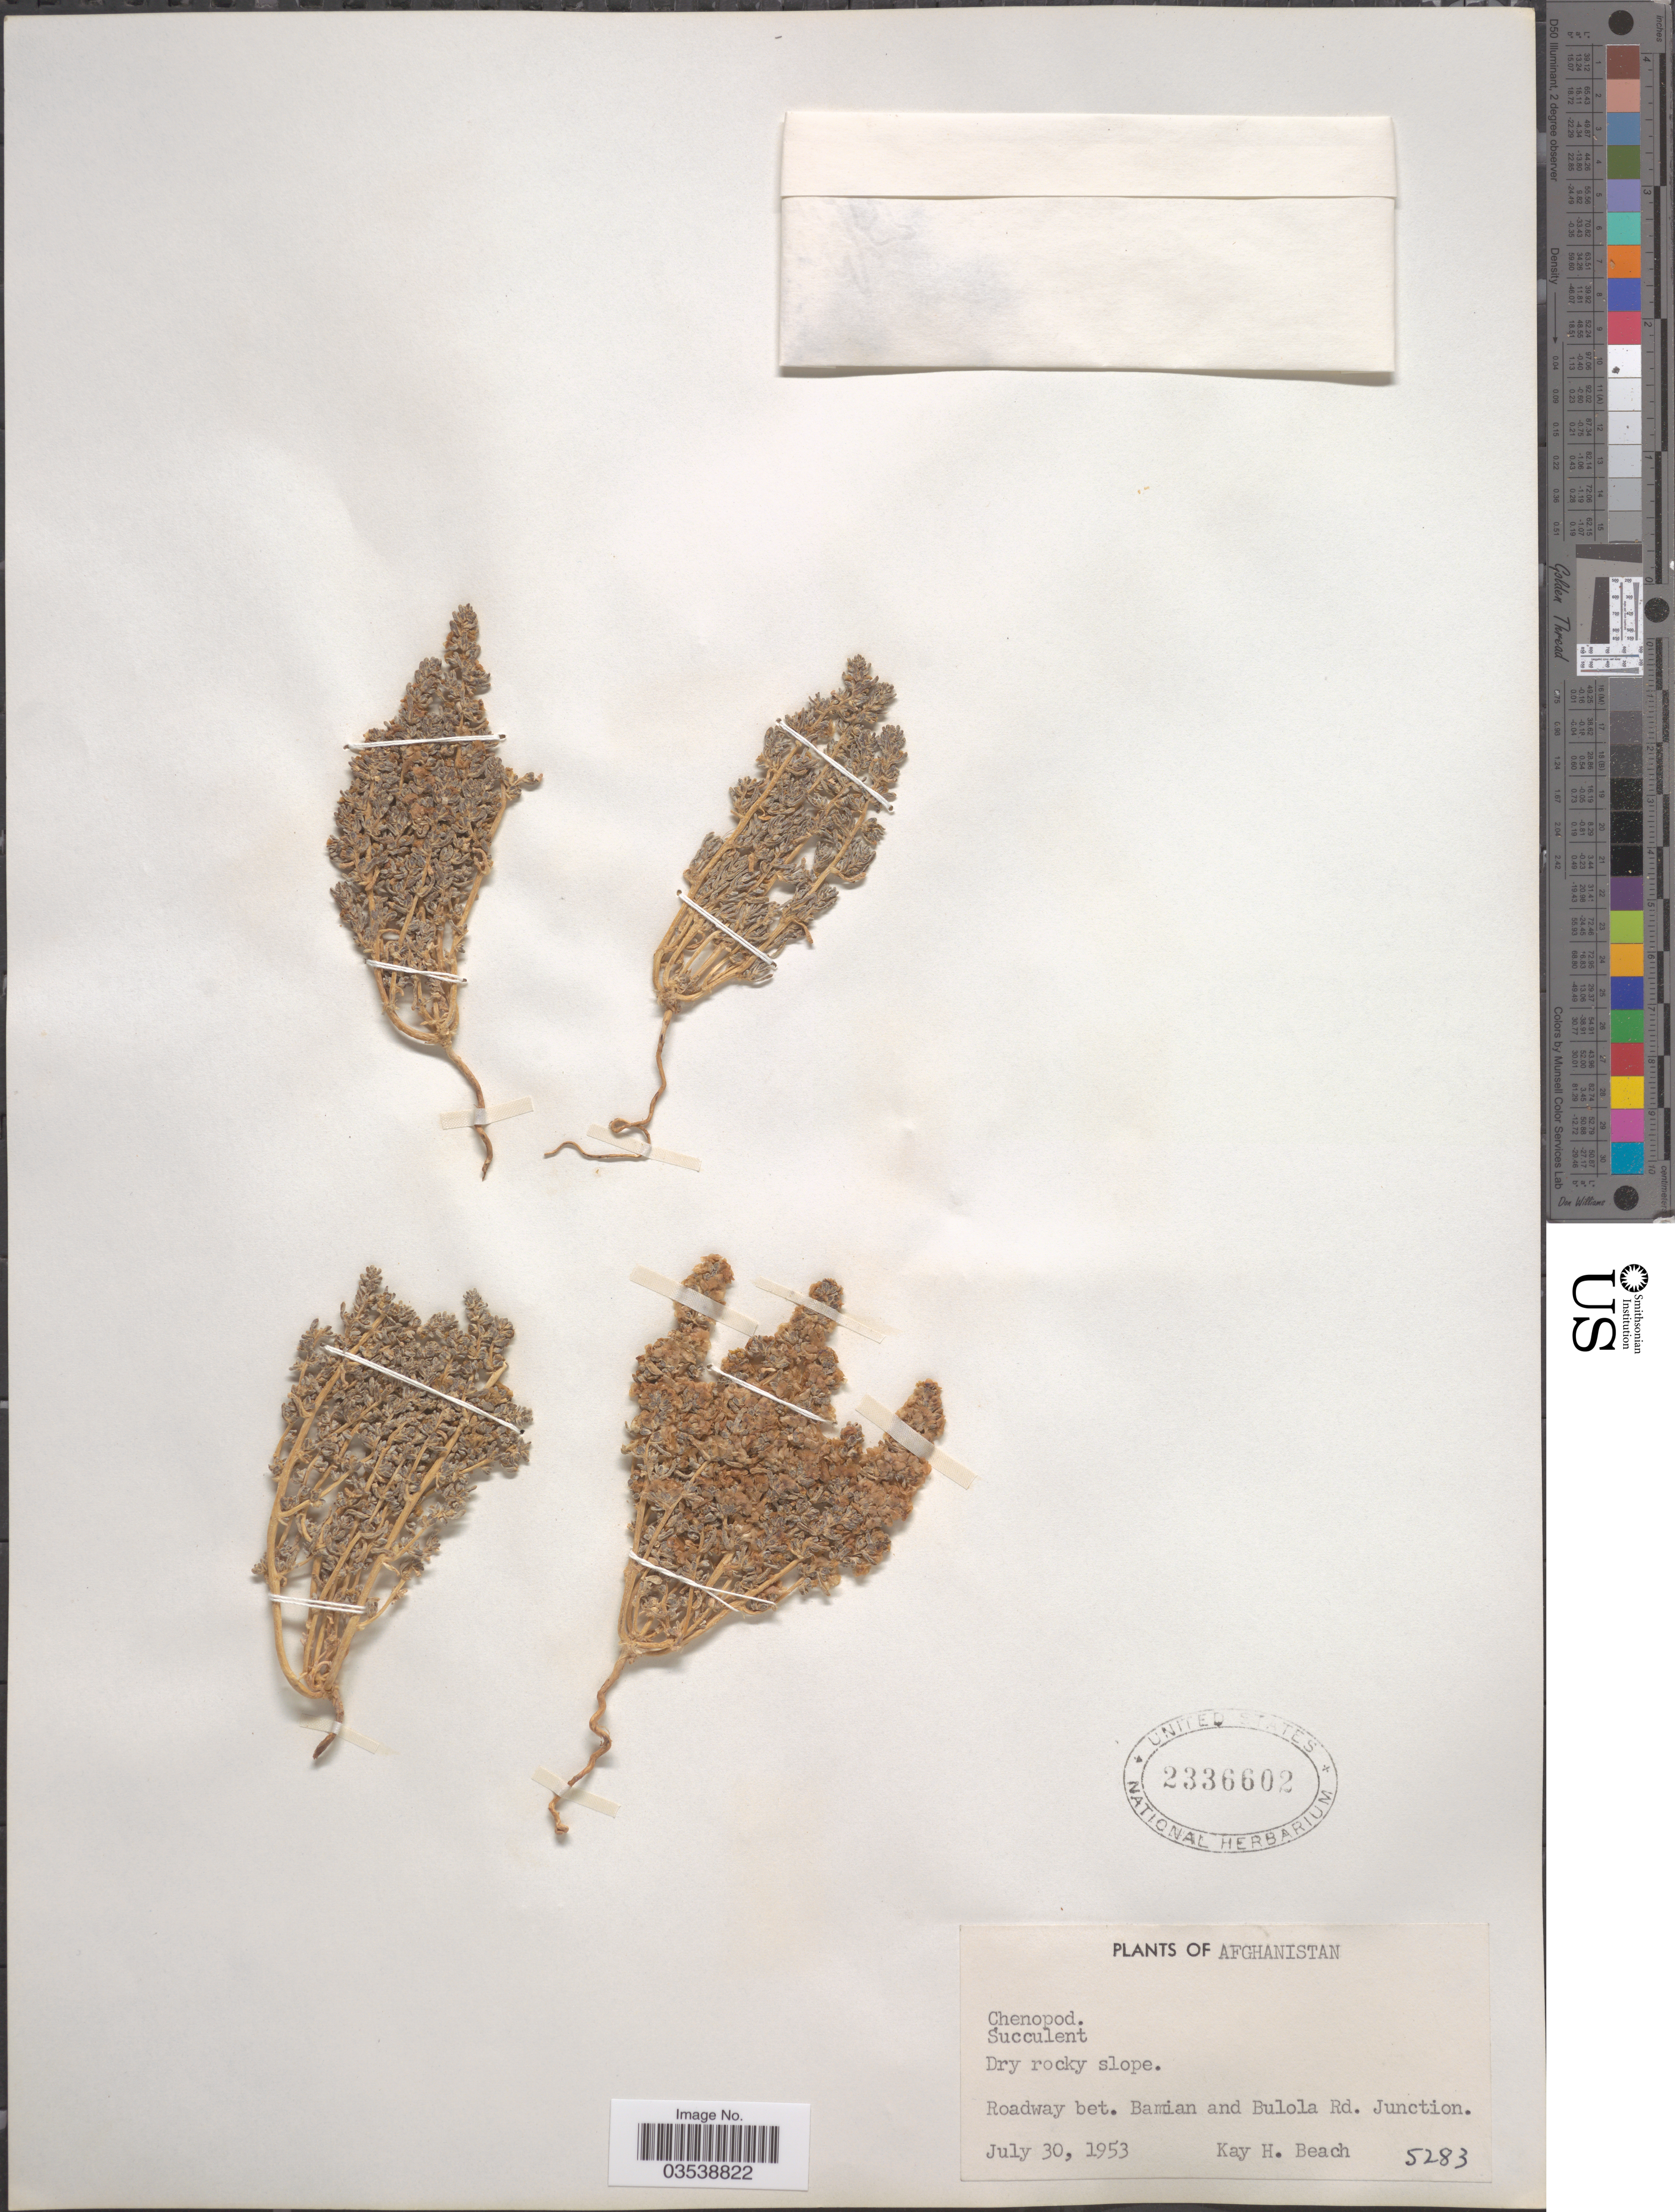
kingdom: Plantae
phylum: Tracheophyta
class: Magnoliopsida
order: Caryophyllales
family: Amaranthaceae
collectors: K. H. Beach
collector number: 5283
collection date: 1953-07-30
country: Afghanistan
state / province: Bamian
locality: Roadway bet. Bamian and Bulola Rd. Junction.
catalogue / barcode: US 2336602